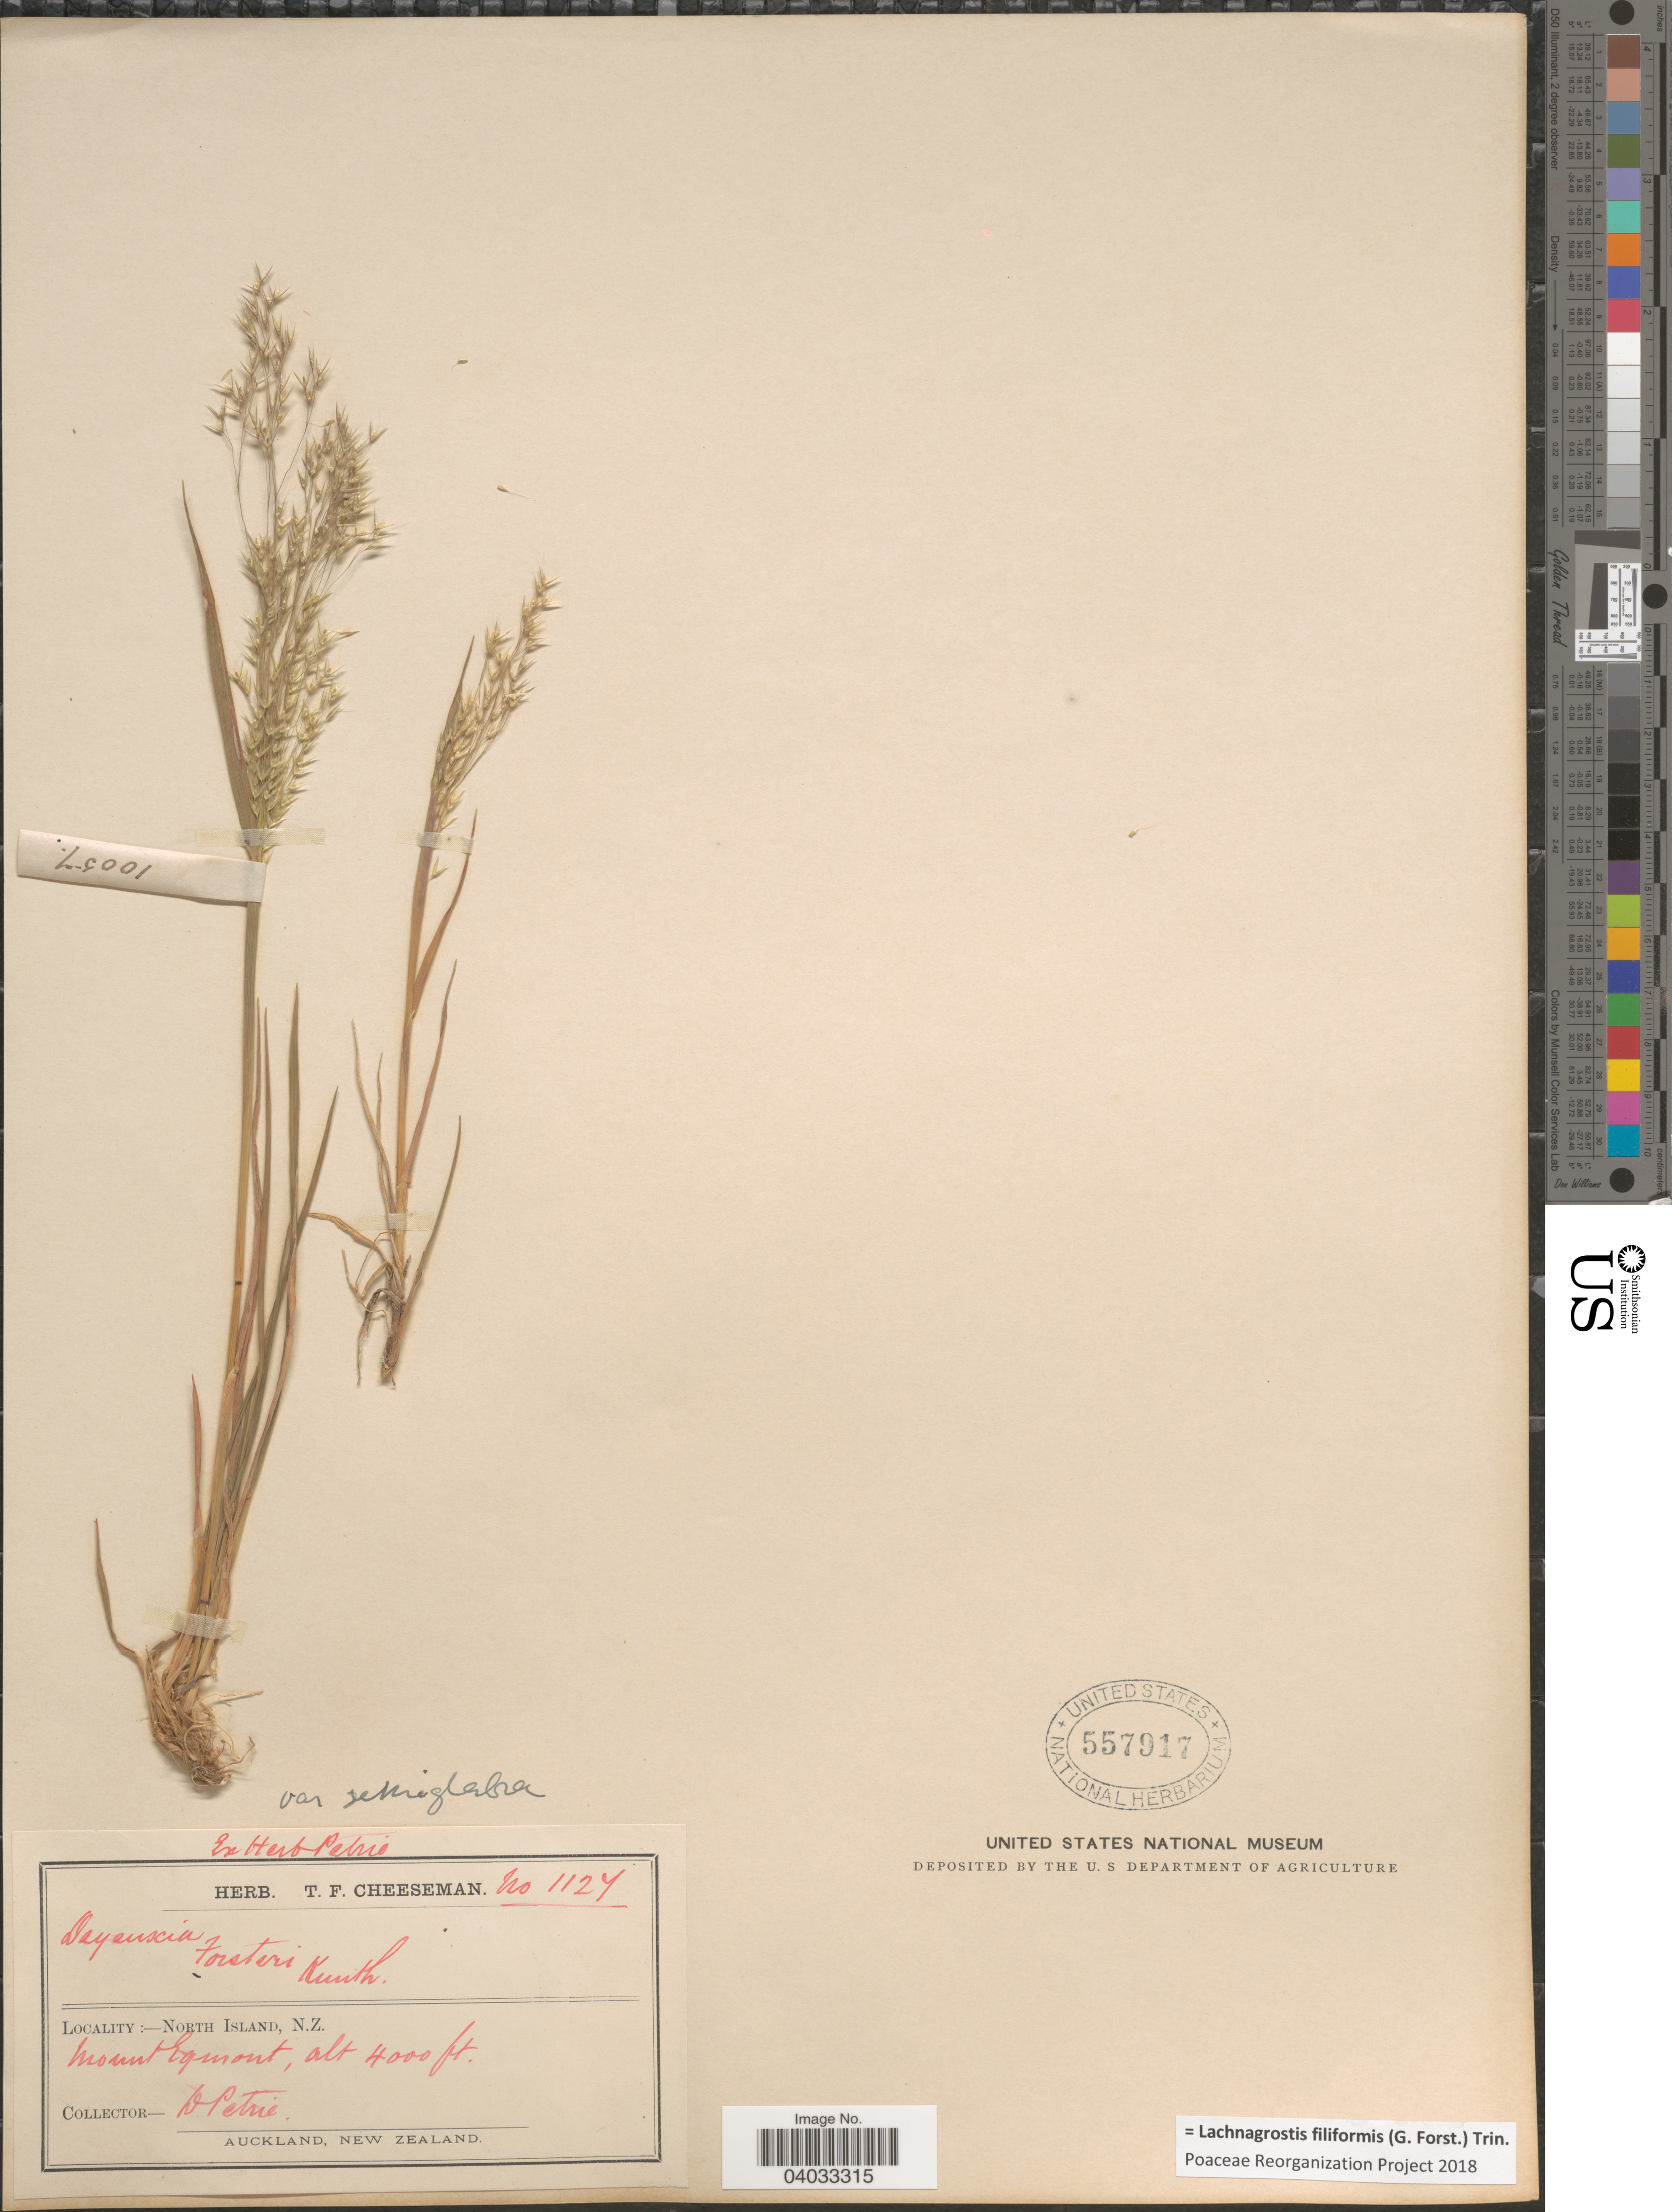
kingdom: Plantae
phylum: Tracheophyta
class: Liliopsida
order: Poales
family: Poaceae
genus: Lachnagrostis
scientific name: Lachnagrostis filiformis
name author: (J.R. Forst.) Trin.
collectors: D. Petrie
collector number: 1127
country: New Zealand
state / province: Auckland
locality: North Island, N.Z. Mount Egmont.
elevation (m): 1219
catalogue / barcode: US 557917